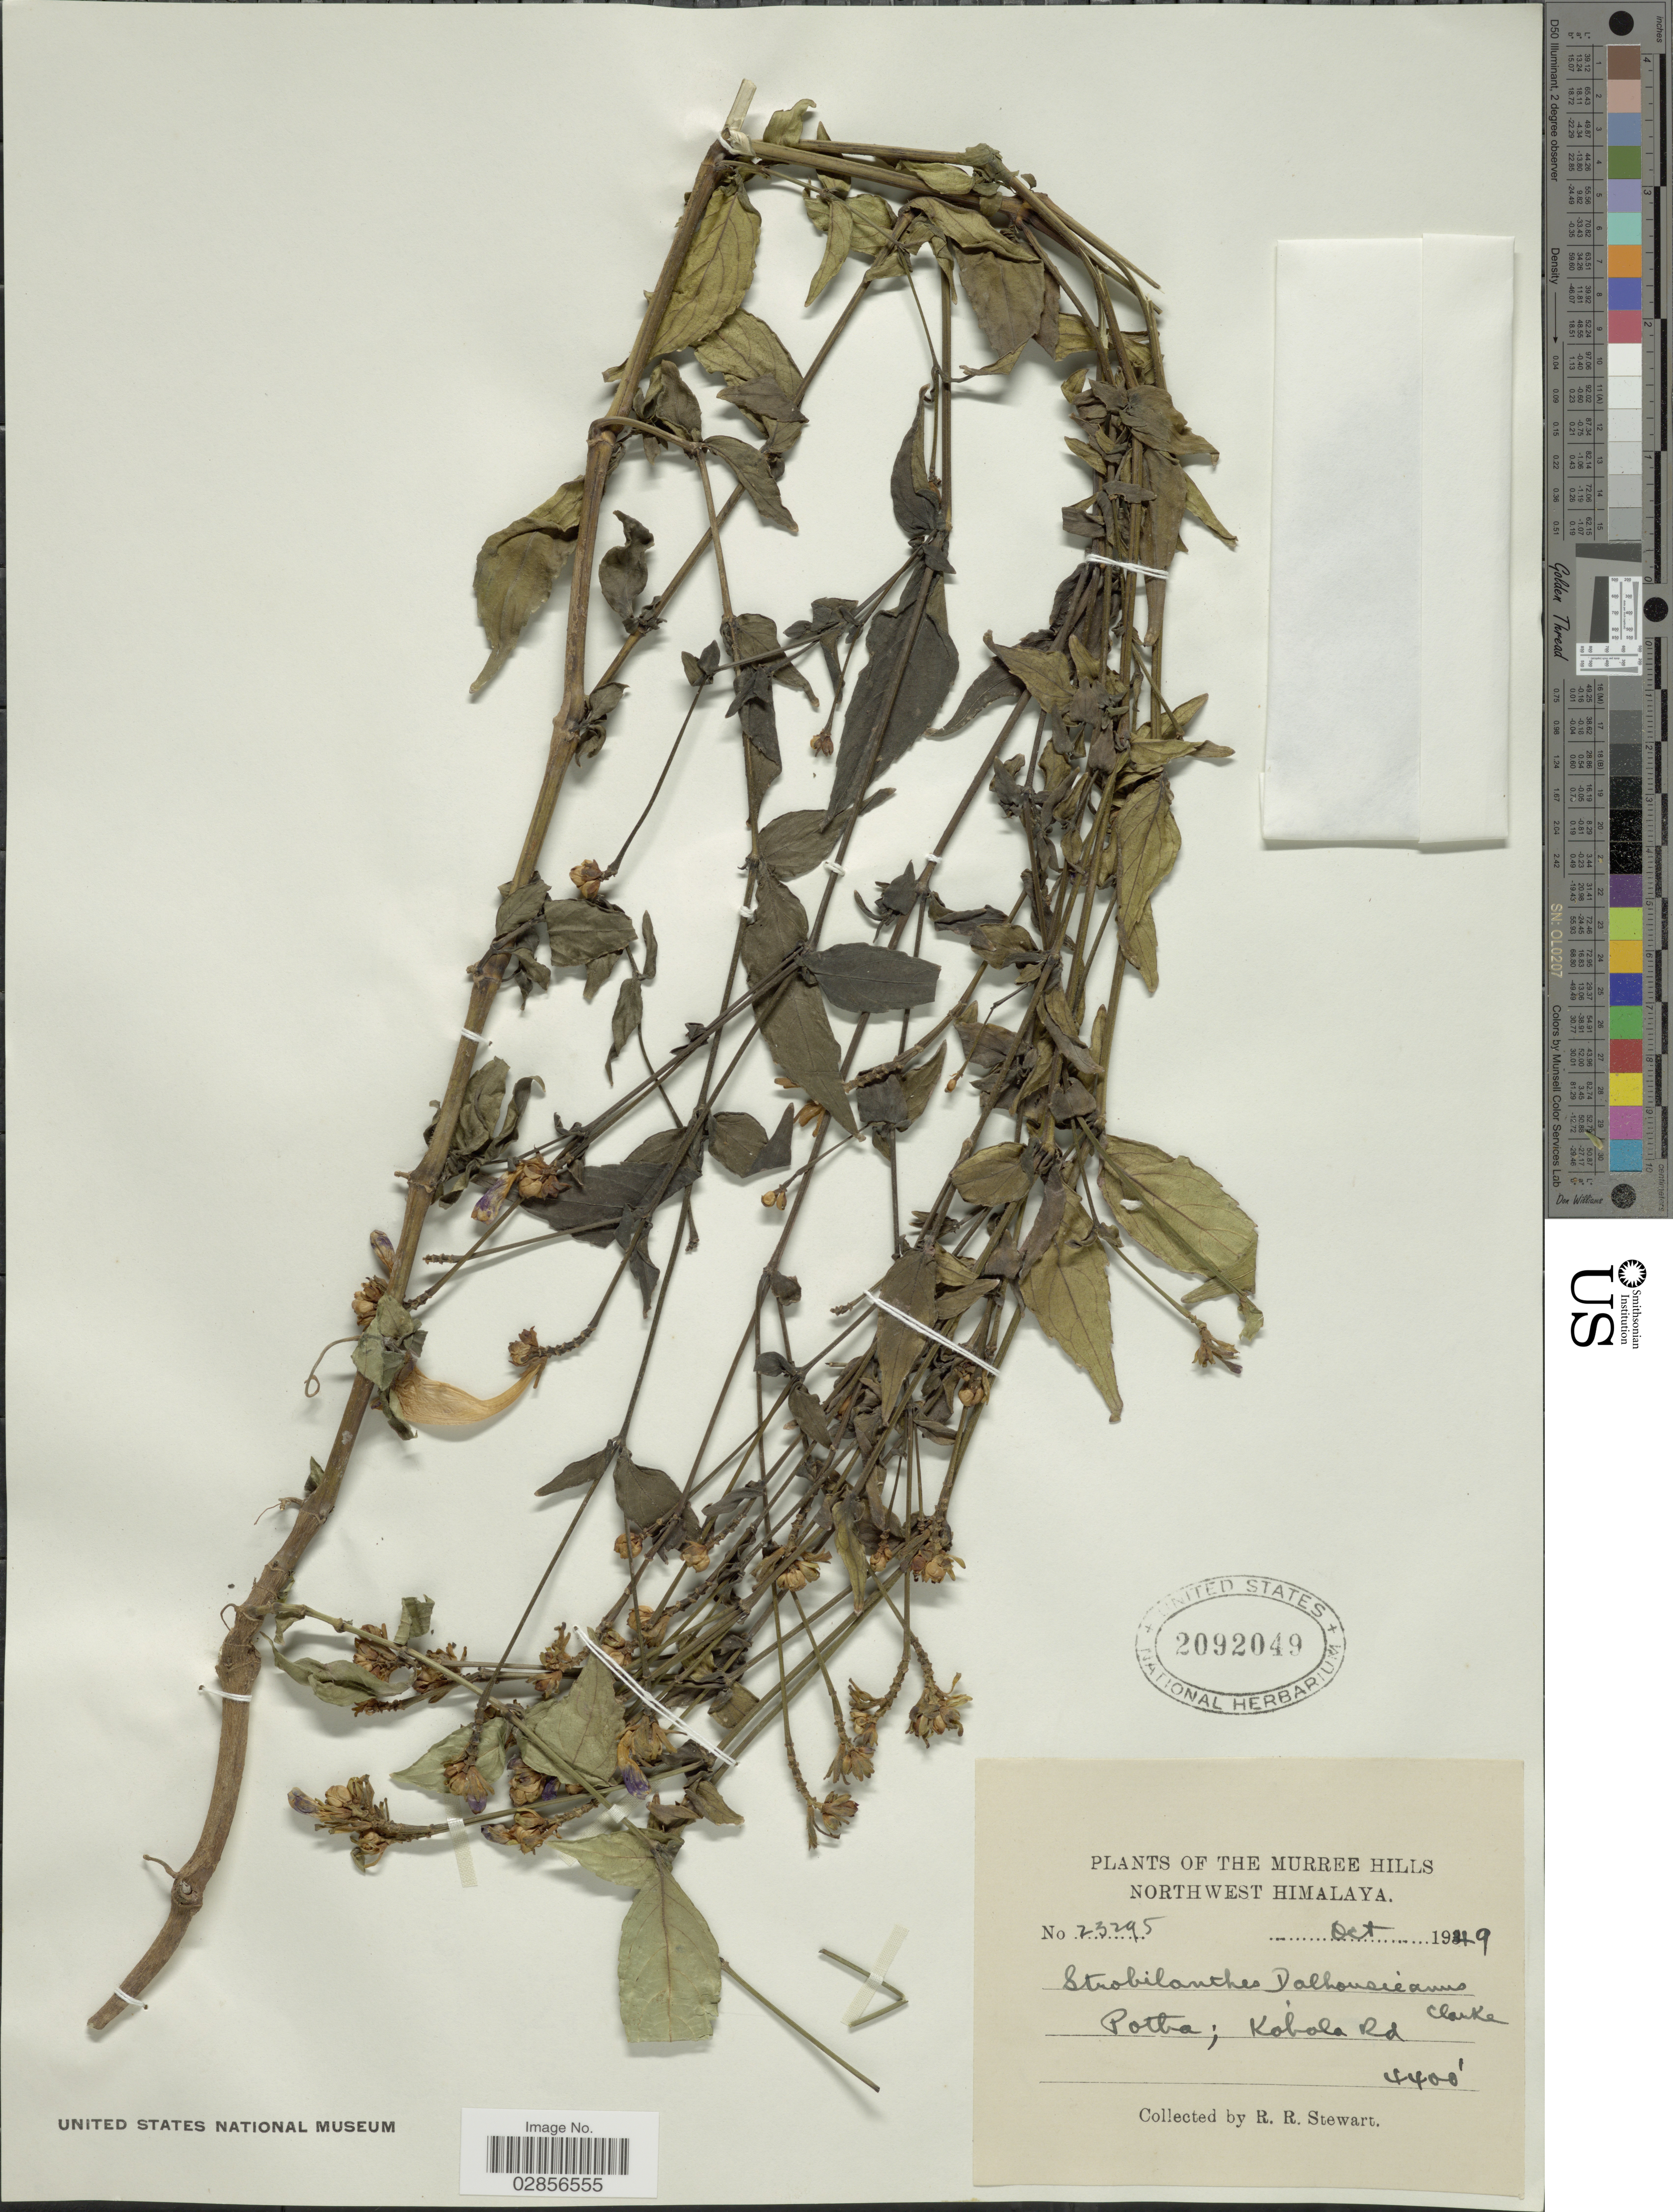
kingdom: Plantae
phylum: Tracheophyta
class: Magnoliopsida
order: Lamiales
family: Acanthaceae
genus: Strobilanthes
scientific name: Strobilanthes pentstemonoides var. dalhousieana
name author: (Nees) J.R.I. Wood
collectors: R. R. Stewart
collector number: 23295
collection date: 1949-10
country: Pakistan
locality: The Murree Hills, Northwest Himalaya, Potha; Kobola Rd.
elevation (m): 1341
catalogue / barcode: US 2092049